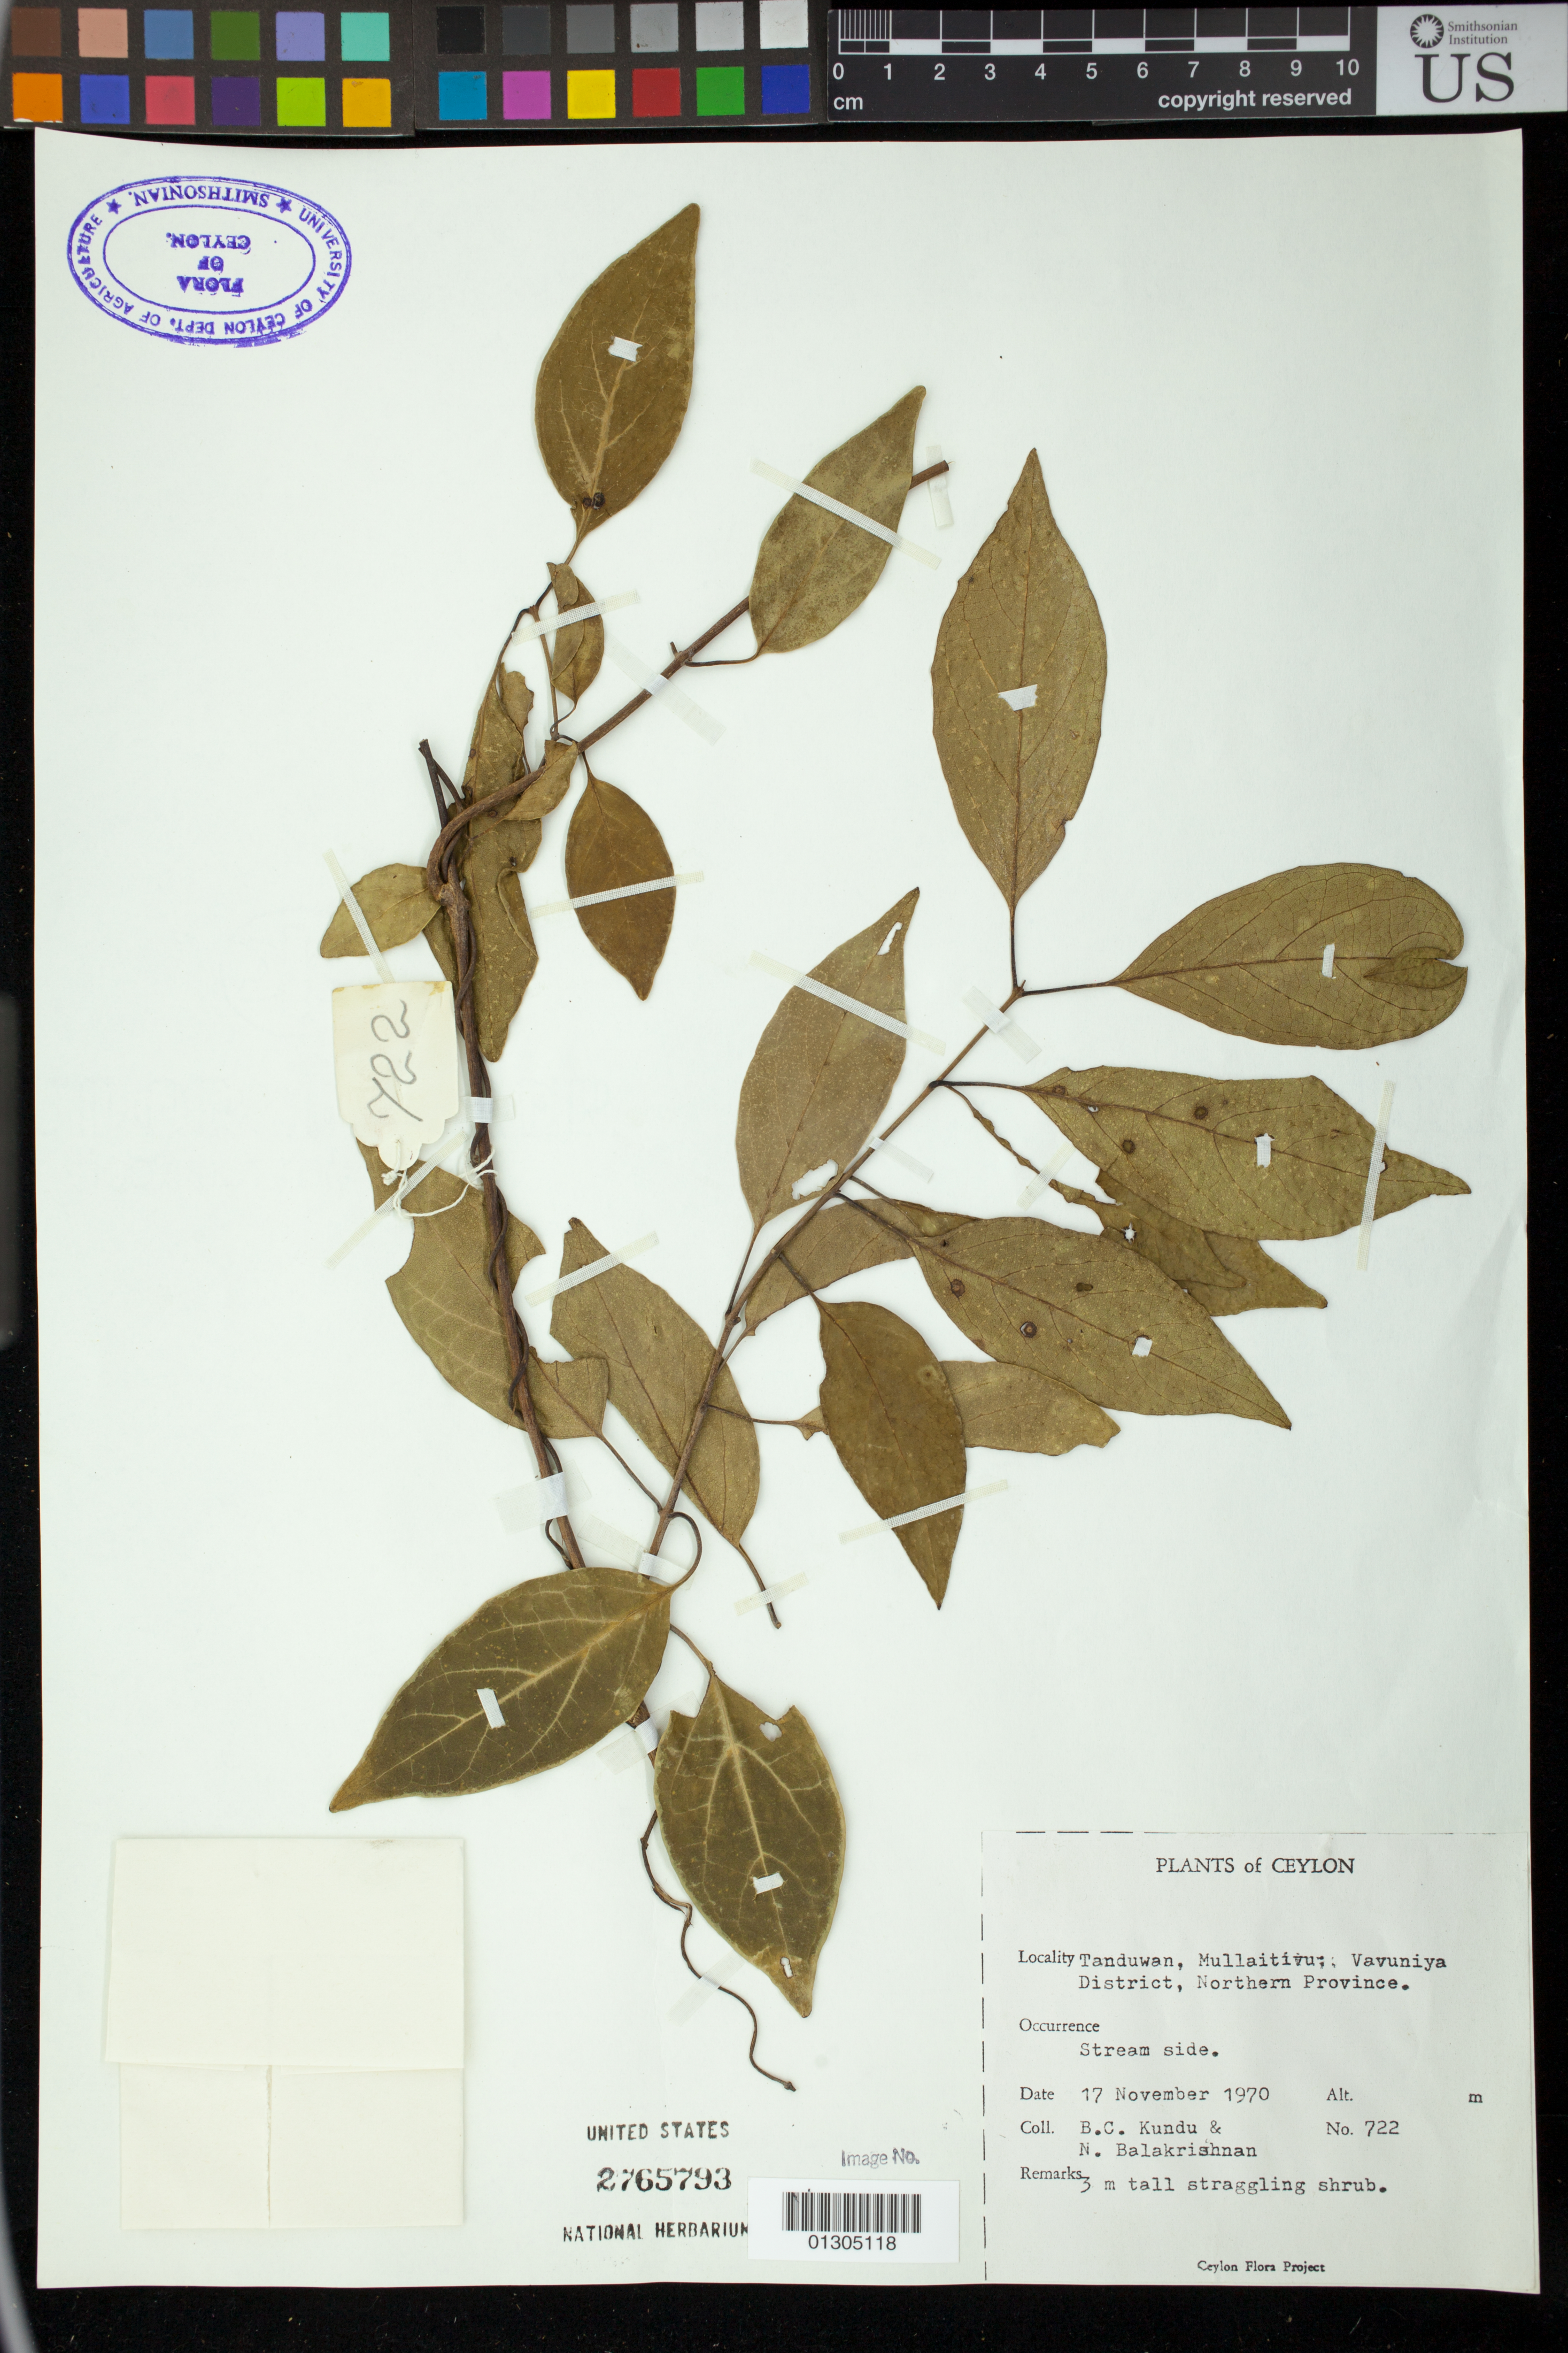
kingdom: Plantae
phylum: Tracheophyta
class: Magnoliopsida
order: Malpighiales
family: Euphorbiaceae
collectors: B. C. Kundu & N. Balakrishnan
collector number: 722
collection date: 1970-11-17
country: Sri Lanka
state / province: Northern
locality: Tanduwan, Mullaitivu; Vavuniya District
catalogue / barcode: US 2765793